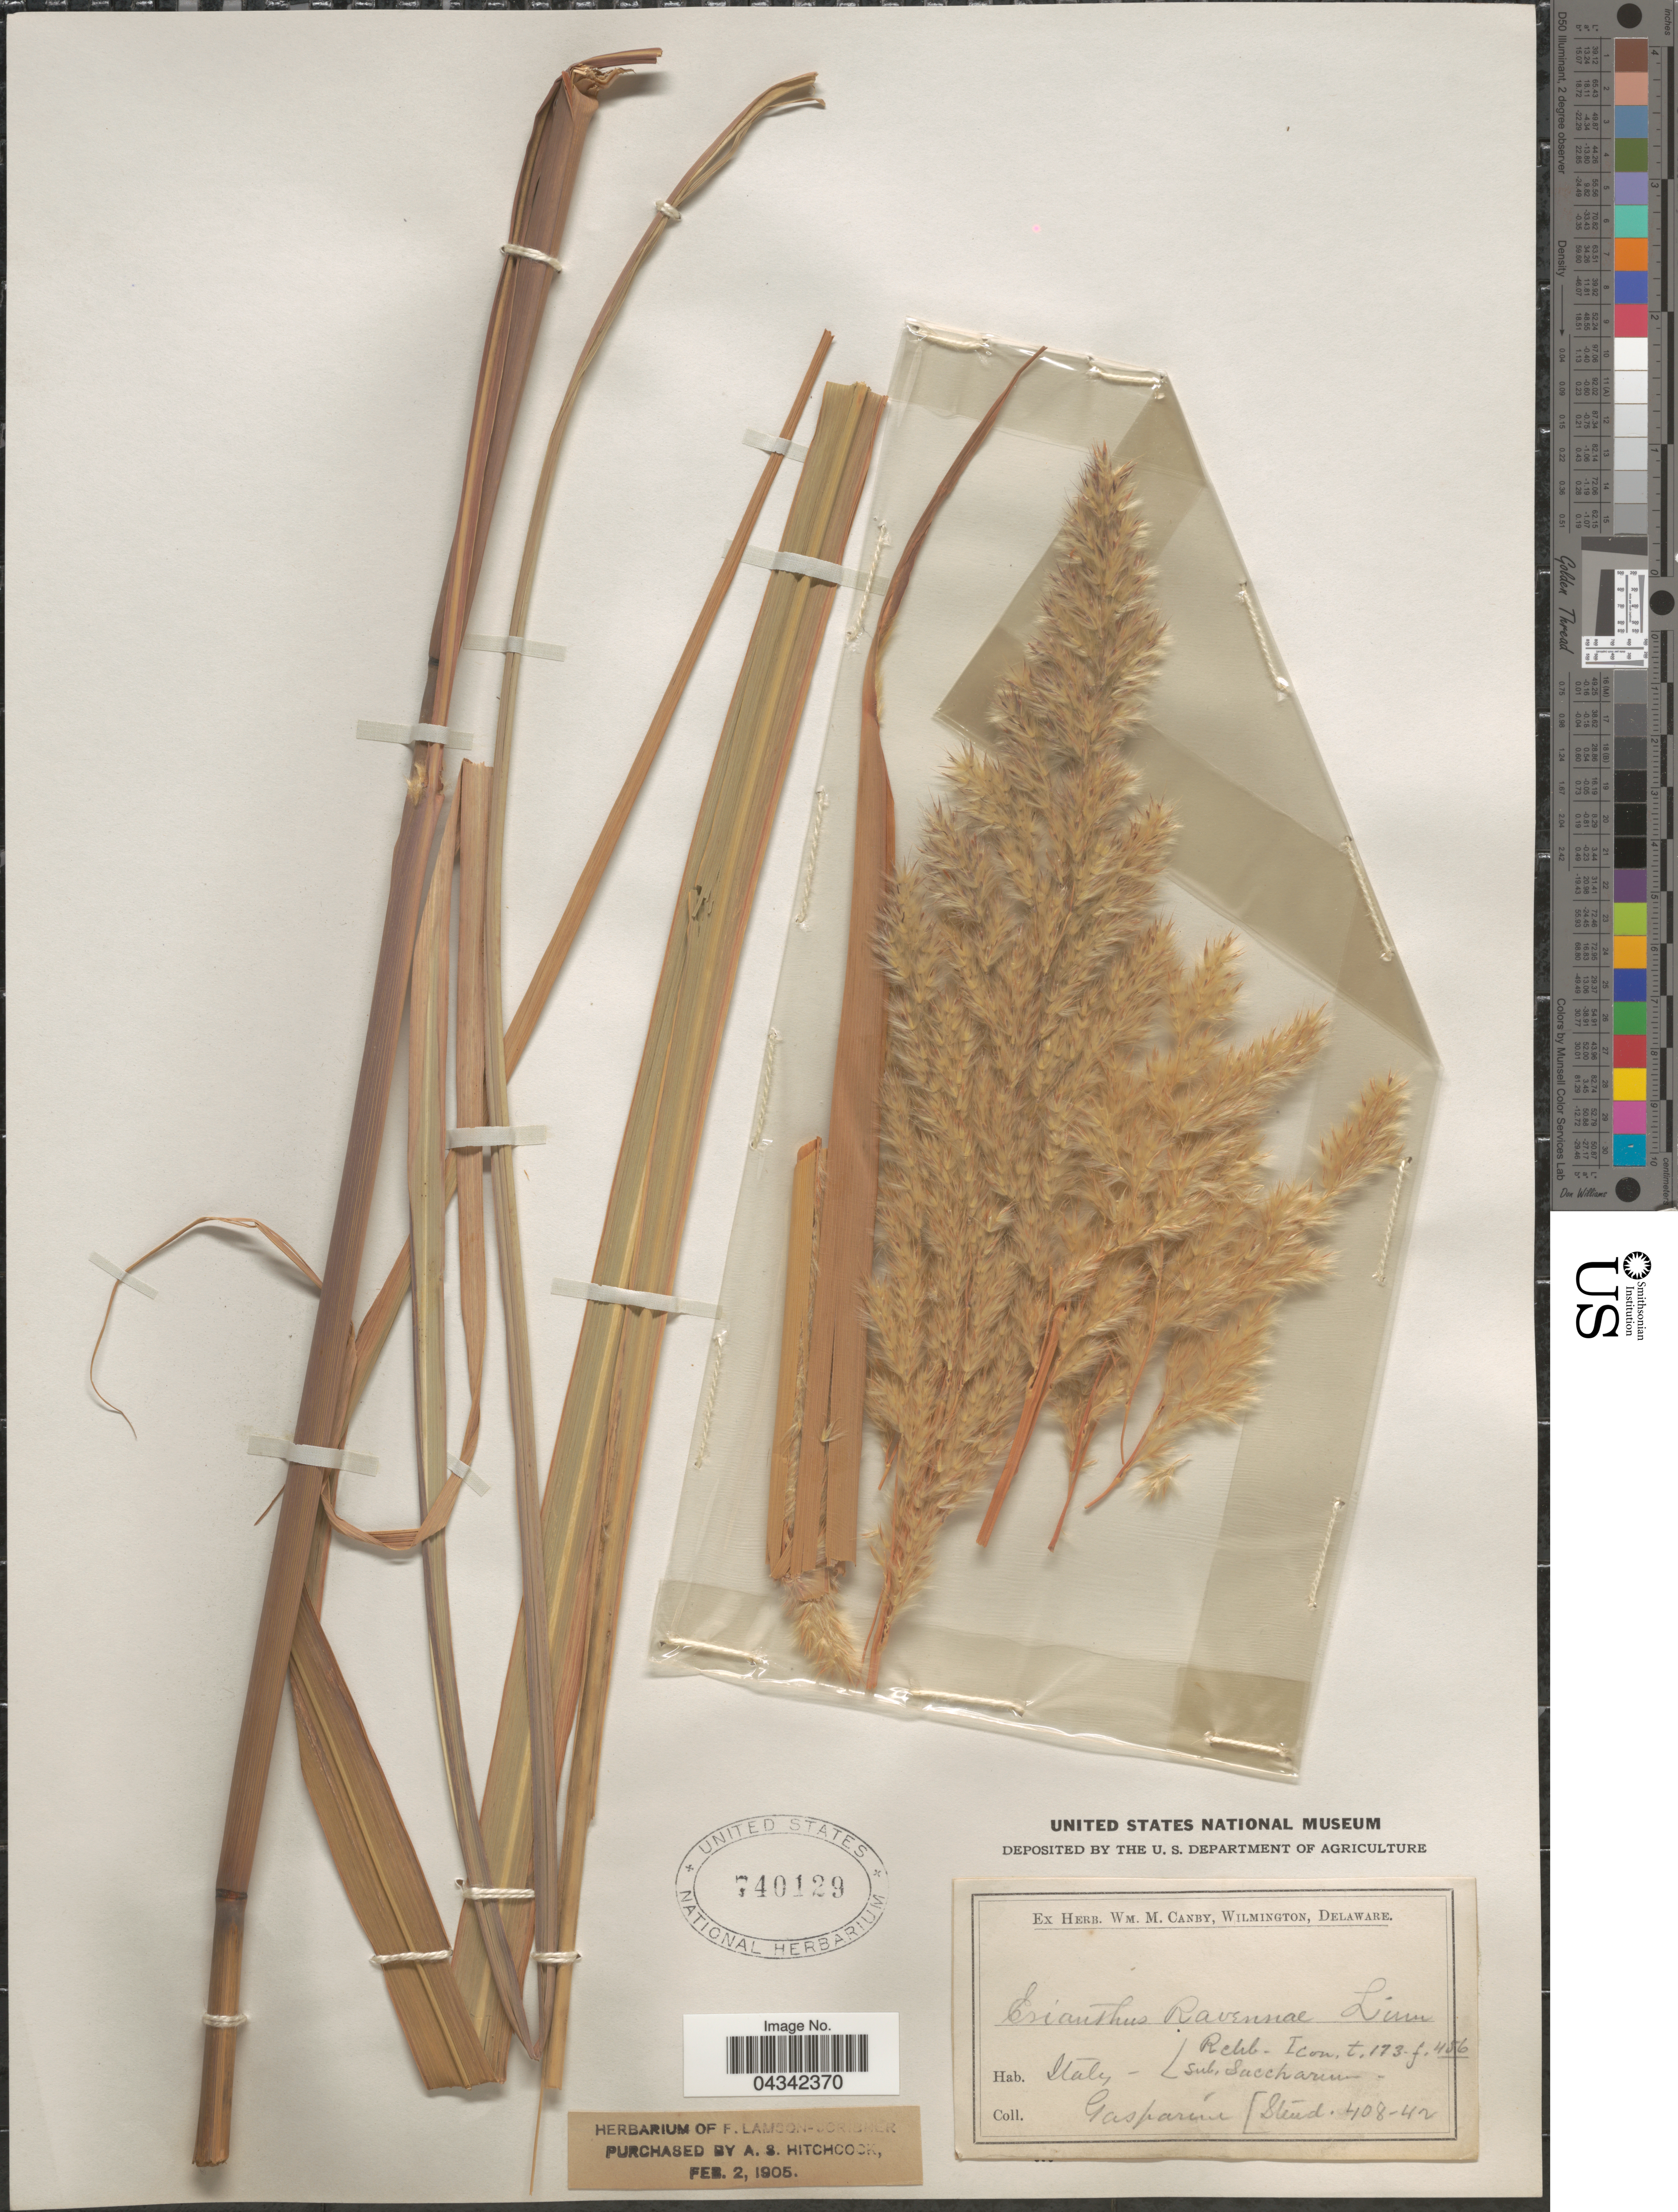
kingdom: Plantae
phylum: Tracheophyta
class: Liliopsida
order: Poales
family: Poaceae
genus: Tripidium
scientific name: Tripidium ravennae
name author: (L.) H. Scholz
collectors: Gasparine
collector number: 408-42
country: Italy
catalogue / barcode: US 740129